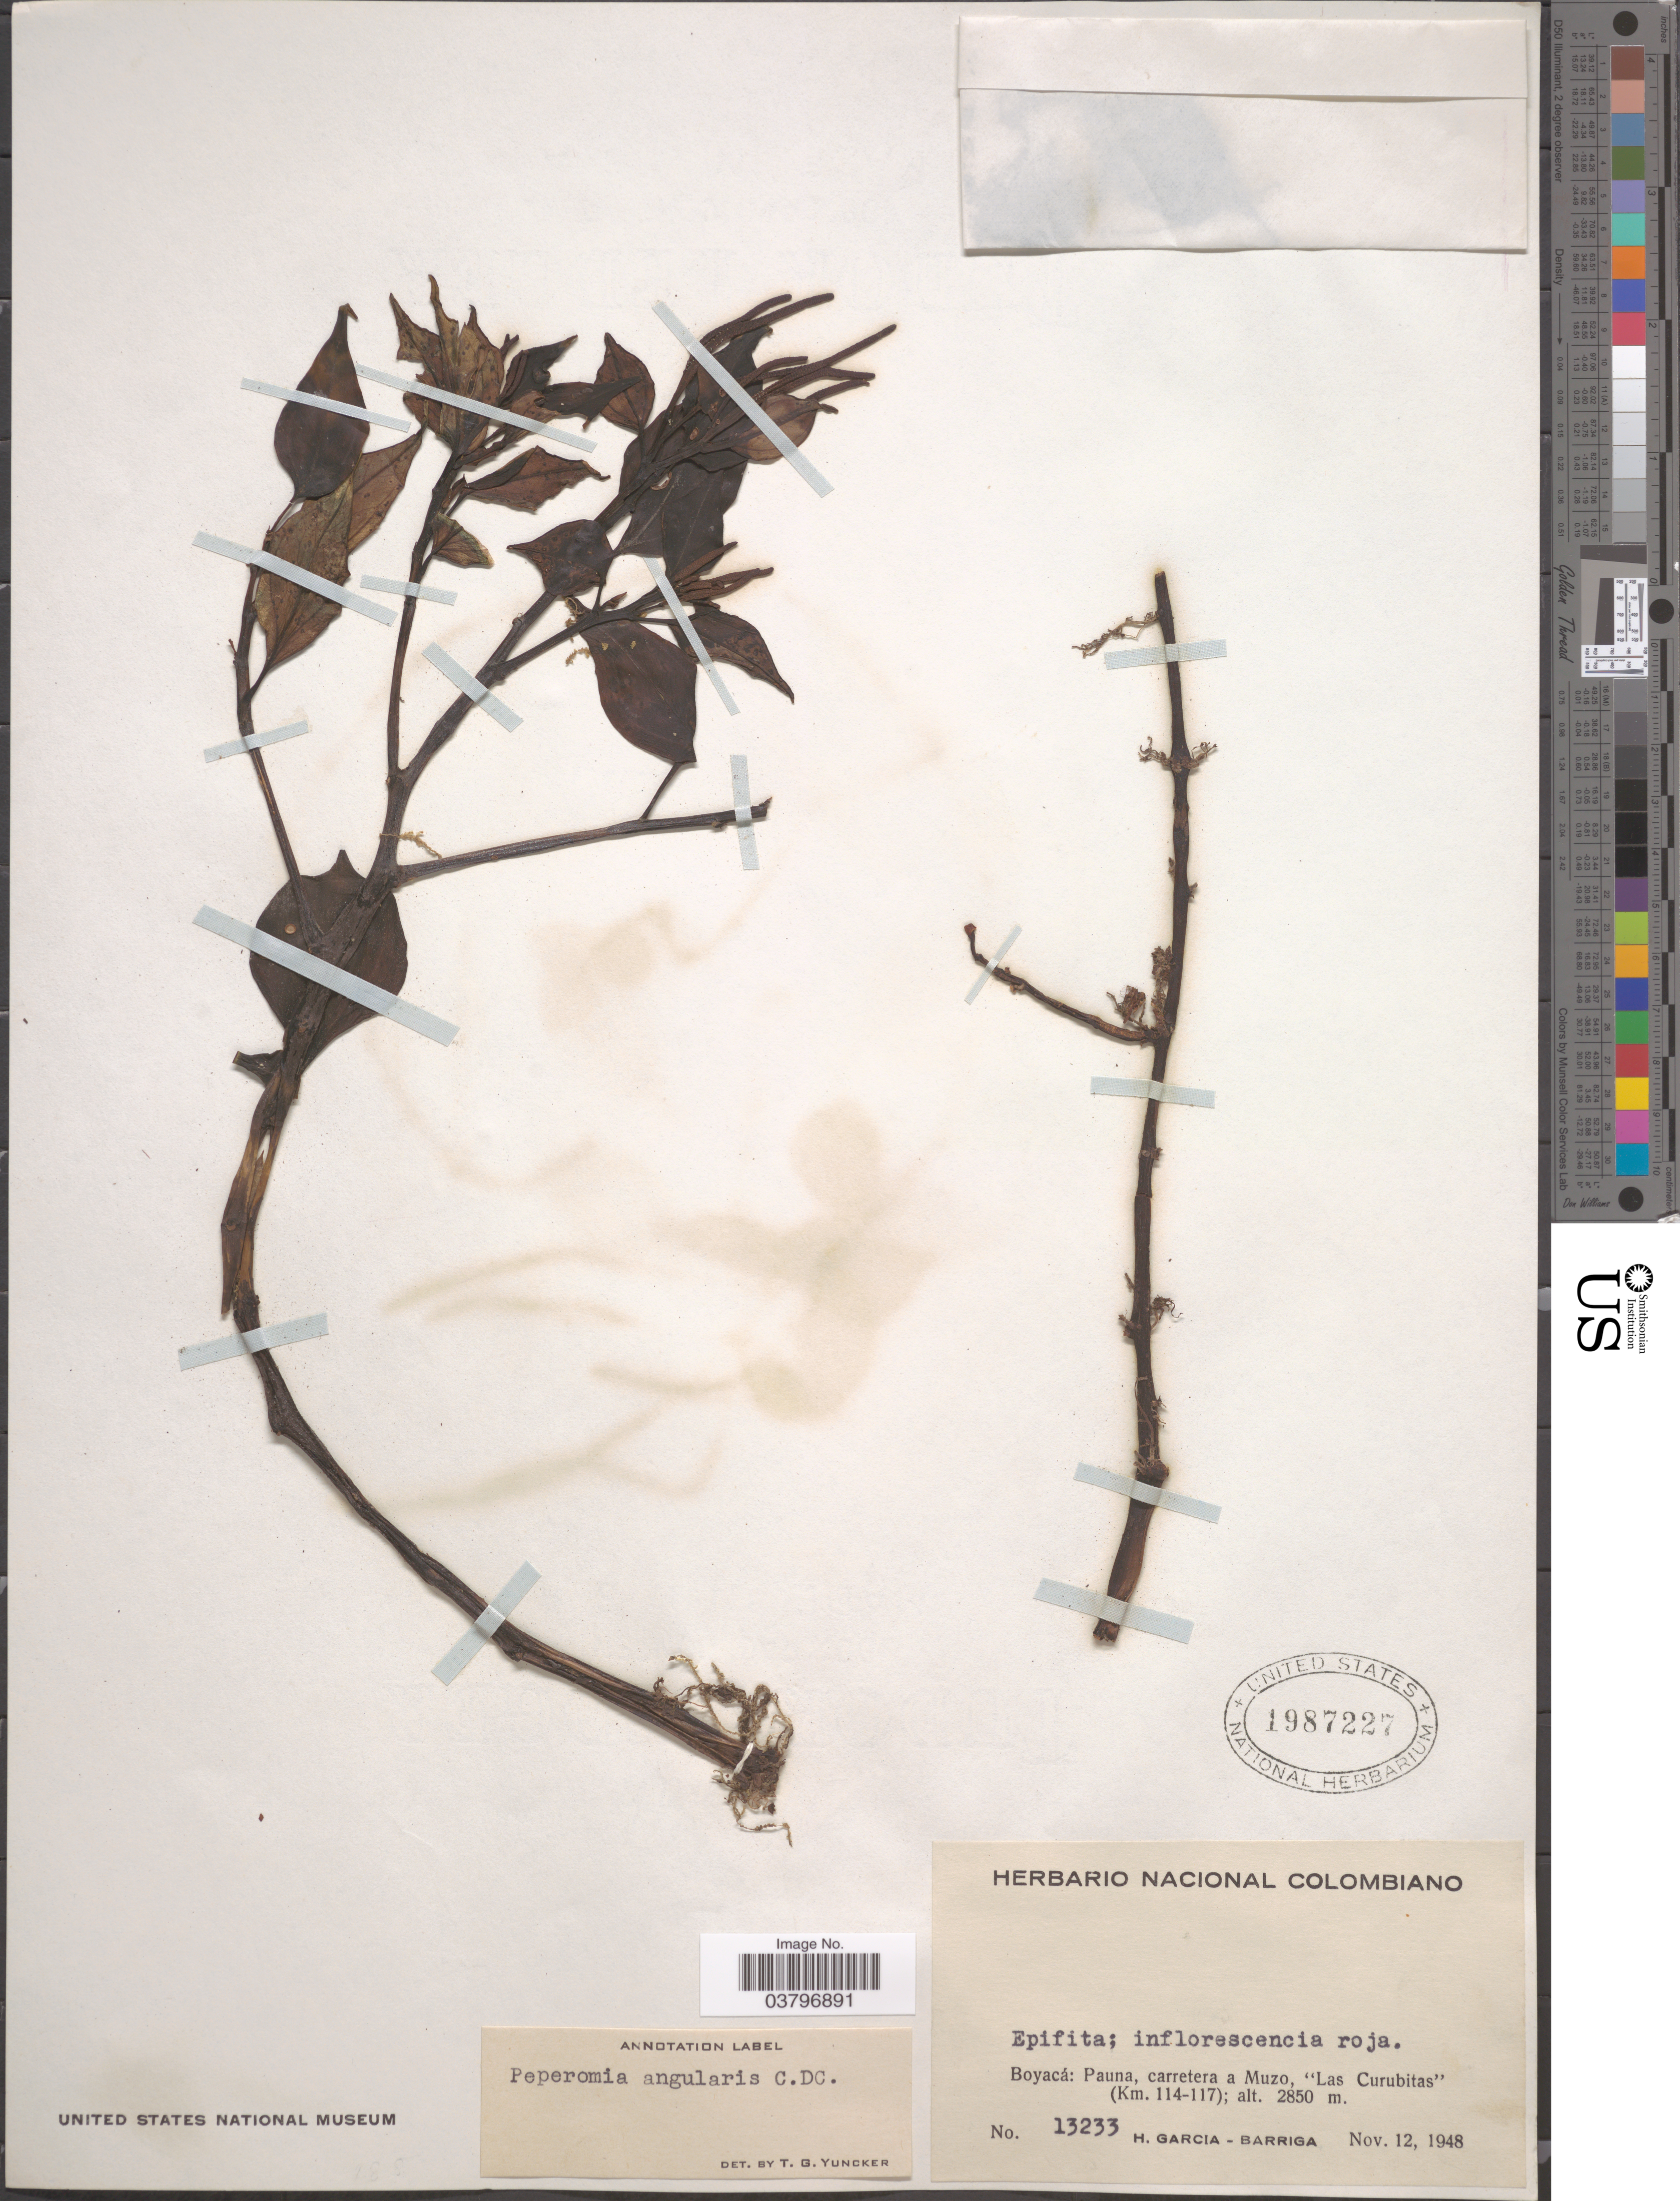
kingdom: Plantae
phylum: Tracheophyta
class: Magnoliopsida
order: Piperales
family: Piperaceae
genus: Peperomia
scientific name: Peperomia angularis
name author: C. DC.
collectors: H. García Barriga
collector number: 13233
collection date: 1948-11-12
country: Colombia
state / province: Boyacá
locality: Pauna, carretera a Muzo, "Las Curubitas" (Km. 114-117).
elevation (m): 2850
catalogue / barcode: US 1987227